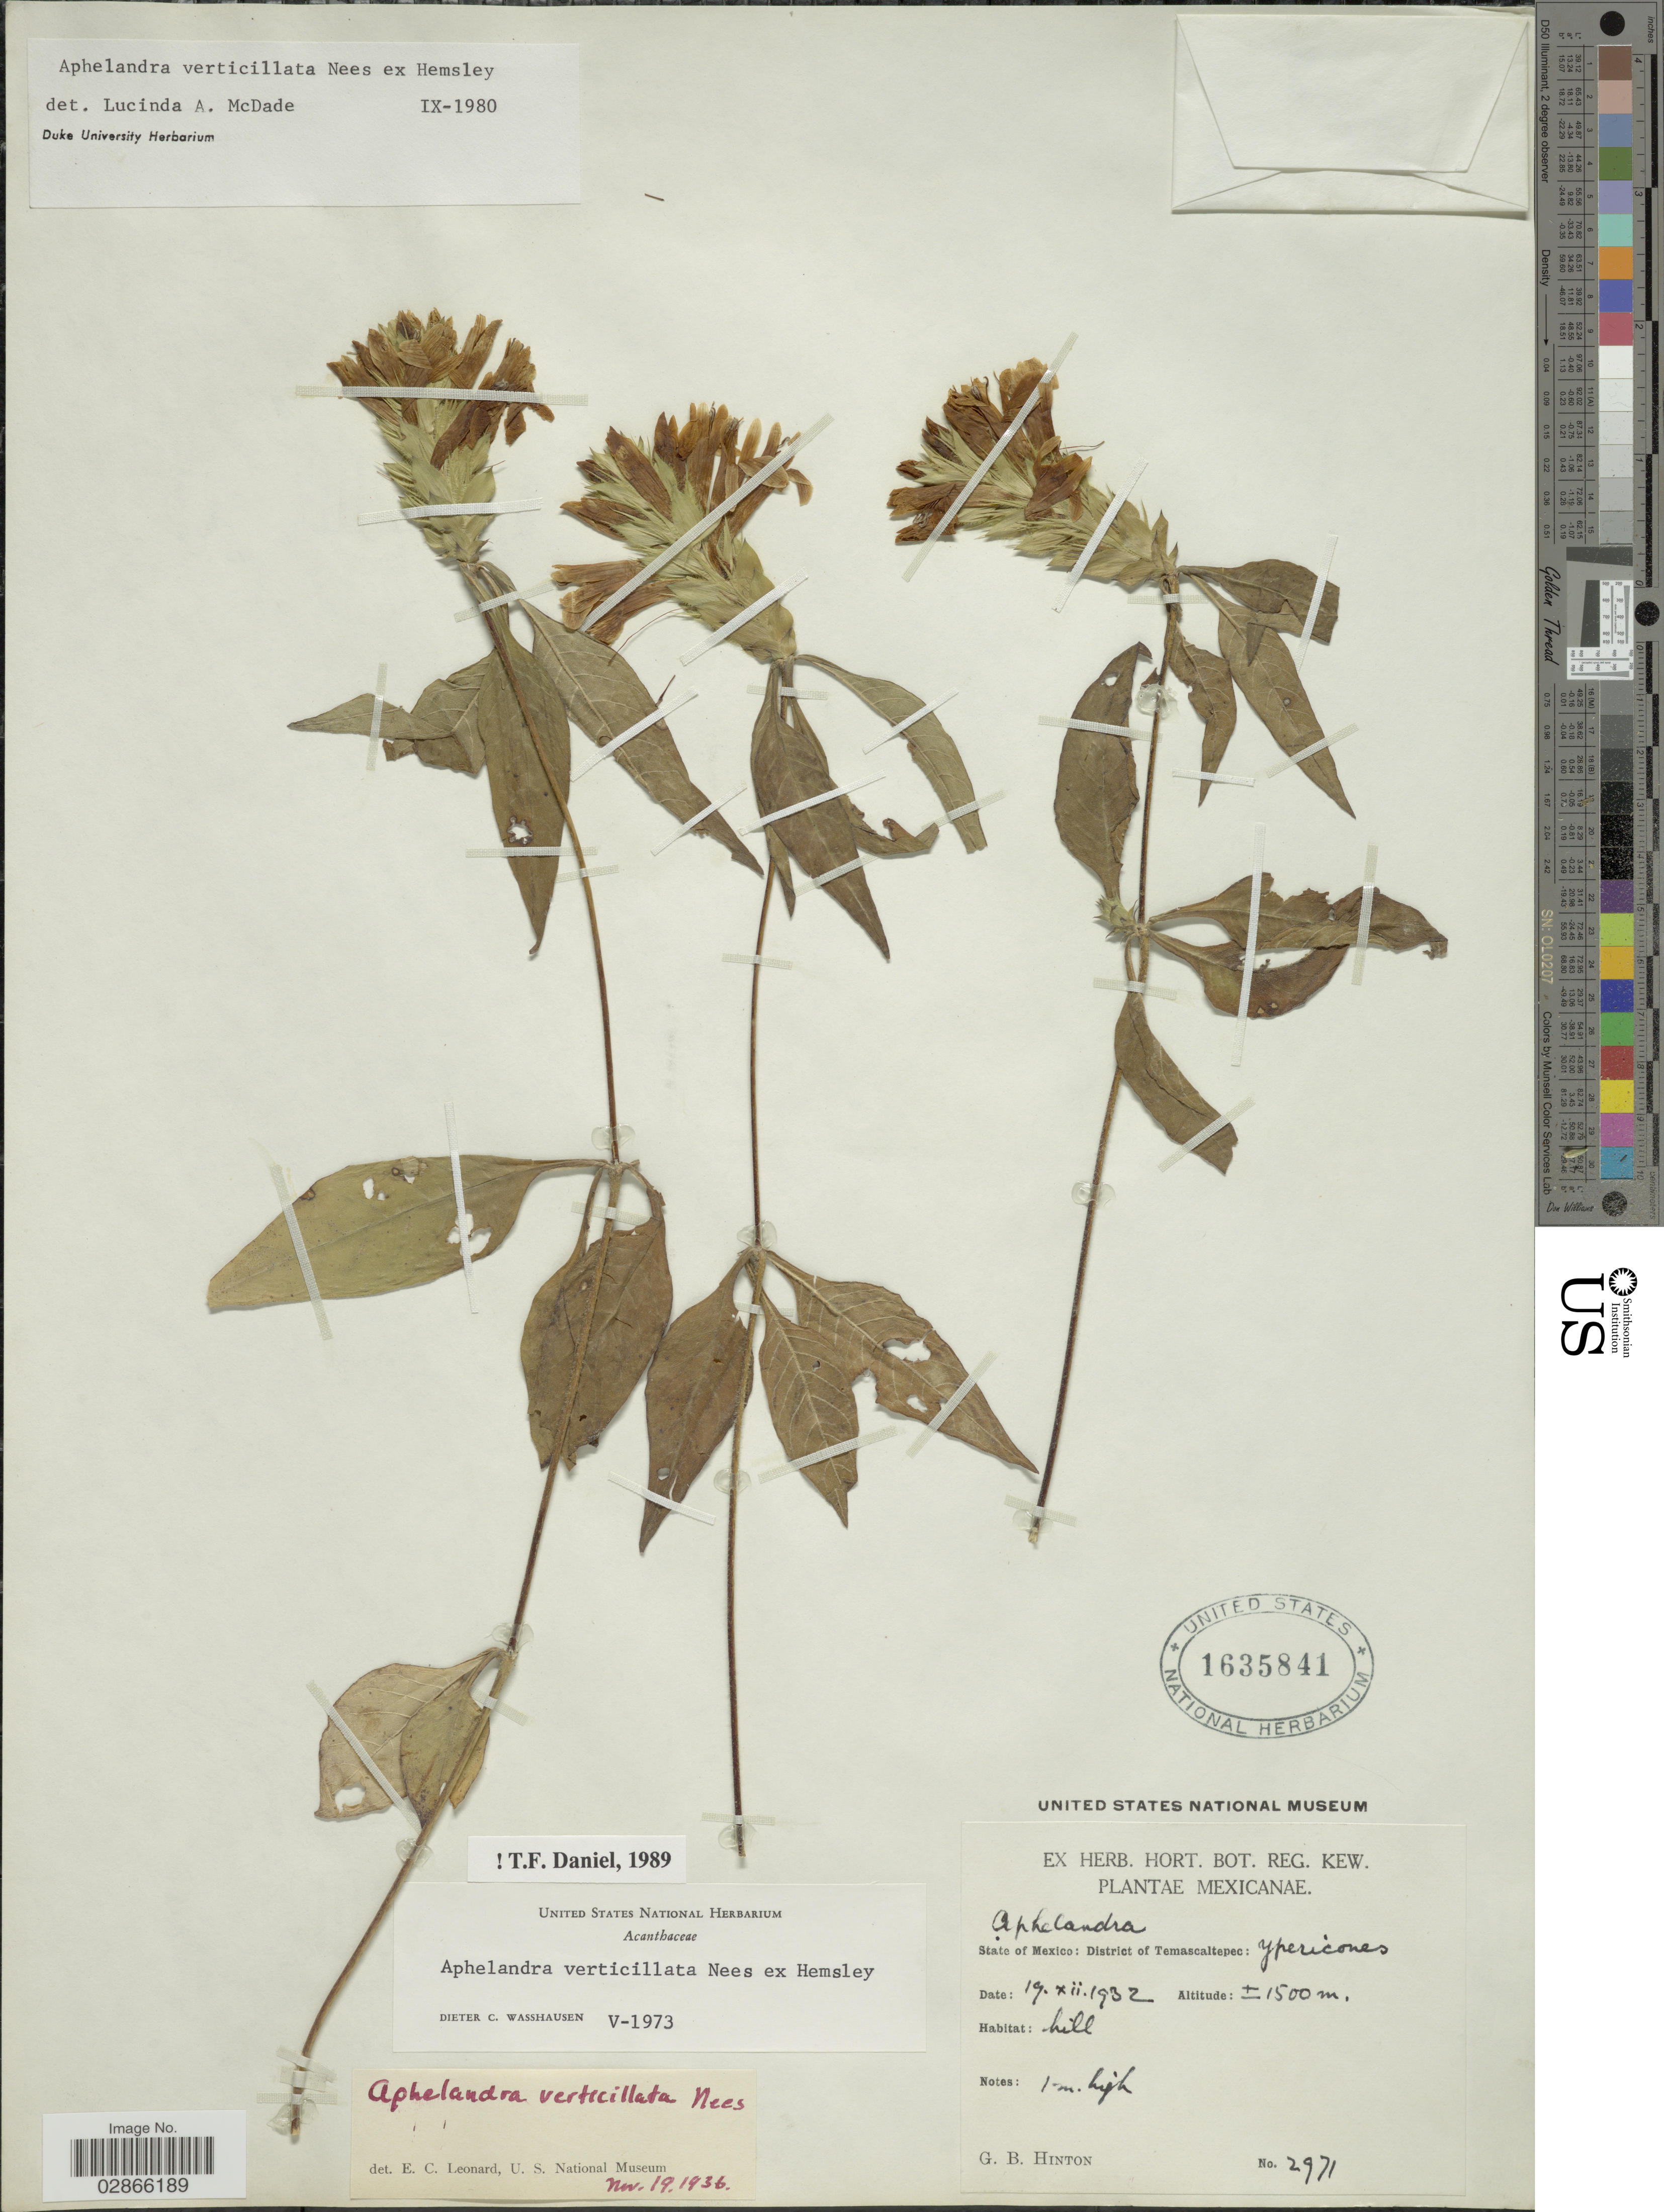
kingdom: Plantae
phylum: Tracheophyta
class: Magnoliopsida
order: Lamiales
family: Acanthaceae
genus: Aphelandra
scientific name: Aphelandra verticillata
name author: Nees ex Hemsl.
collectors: G. B. Hinton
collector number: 2971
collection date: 1932-12-19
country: Mexico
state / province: México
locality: District of Temascaltepec: Ypericones.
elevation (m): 1500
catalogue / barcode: US 1635841